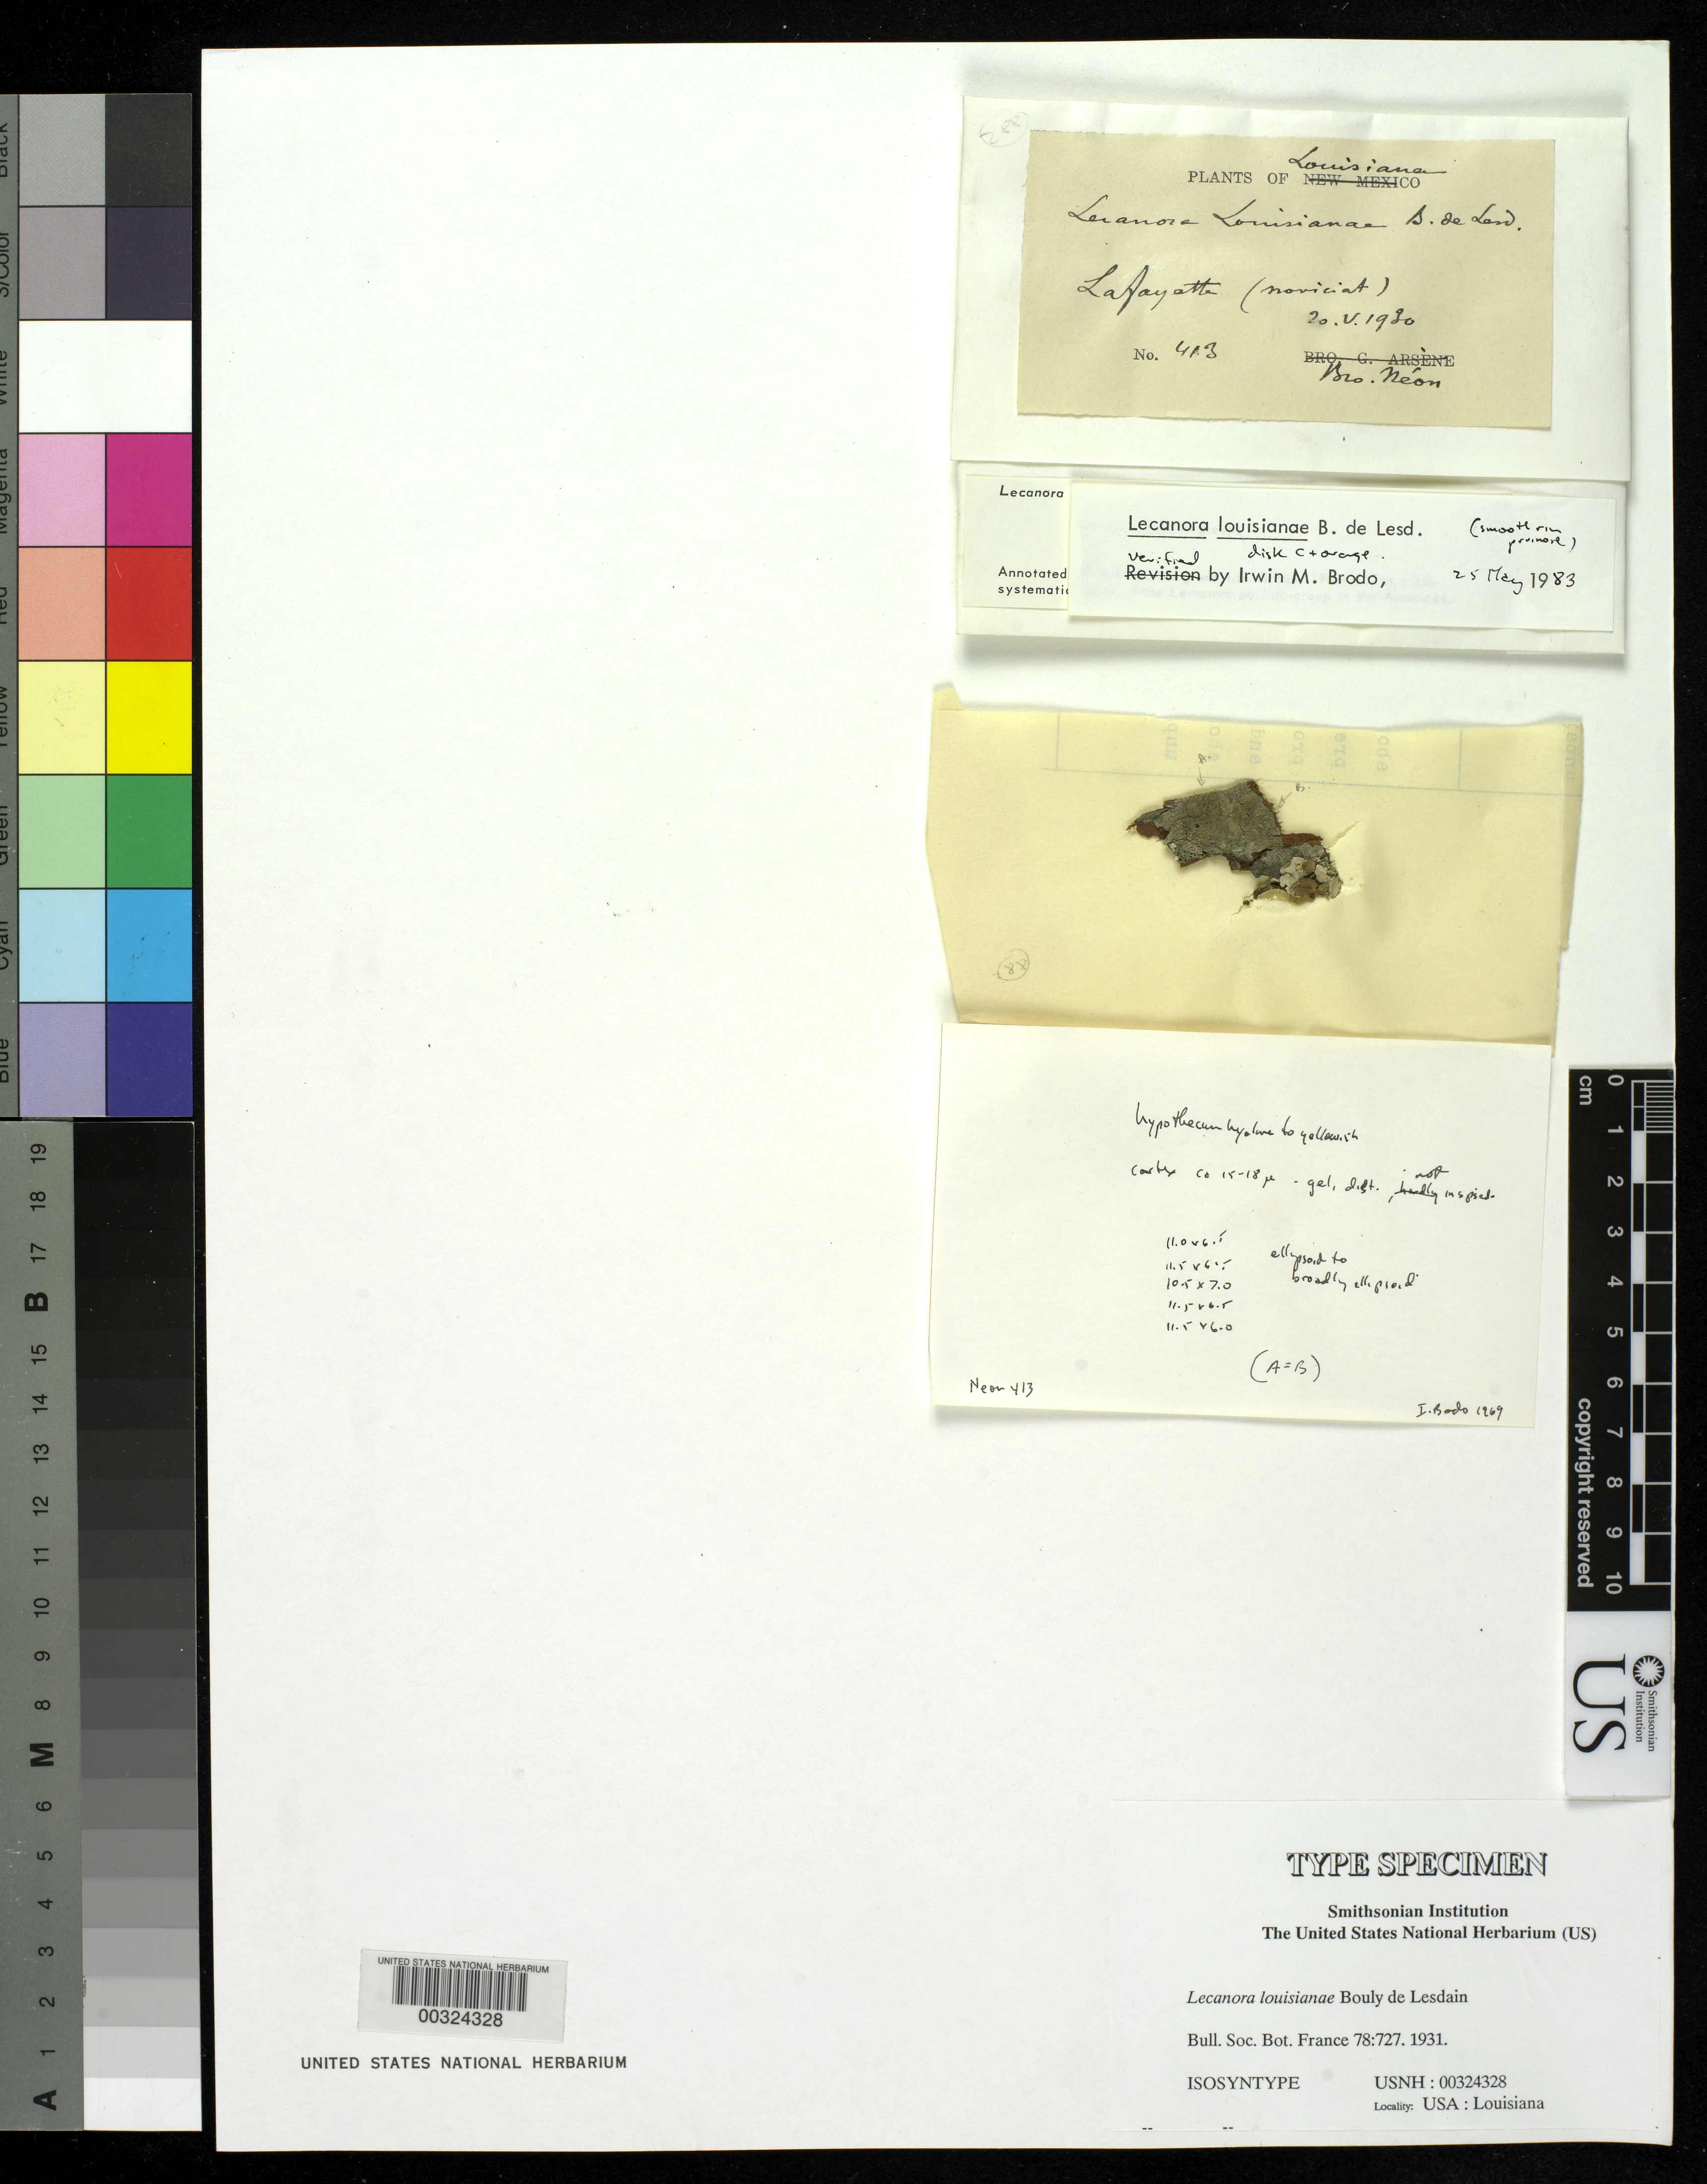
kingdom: Fungi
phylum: Ascomycota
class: Lecanoromycetes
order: Lecanorales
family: Lecanoraceae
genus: Lecanora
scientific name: Lecanora louisianae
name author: B. de Lesd.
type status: Isosyntype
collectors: Neon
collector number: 413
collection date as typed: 20 May 1930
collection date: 1930-05-20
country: United States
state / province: Louisiana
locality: Lafayette.